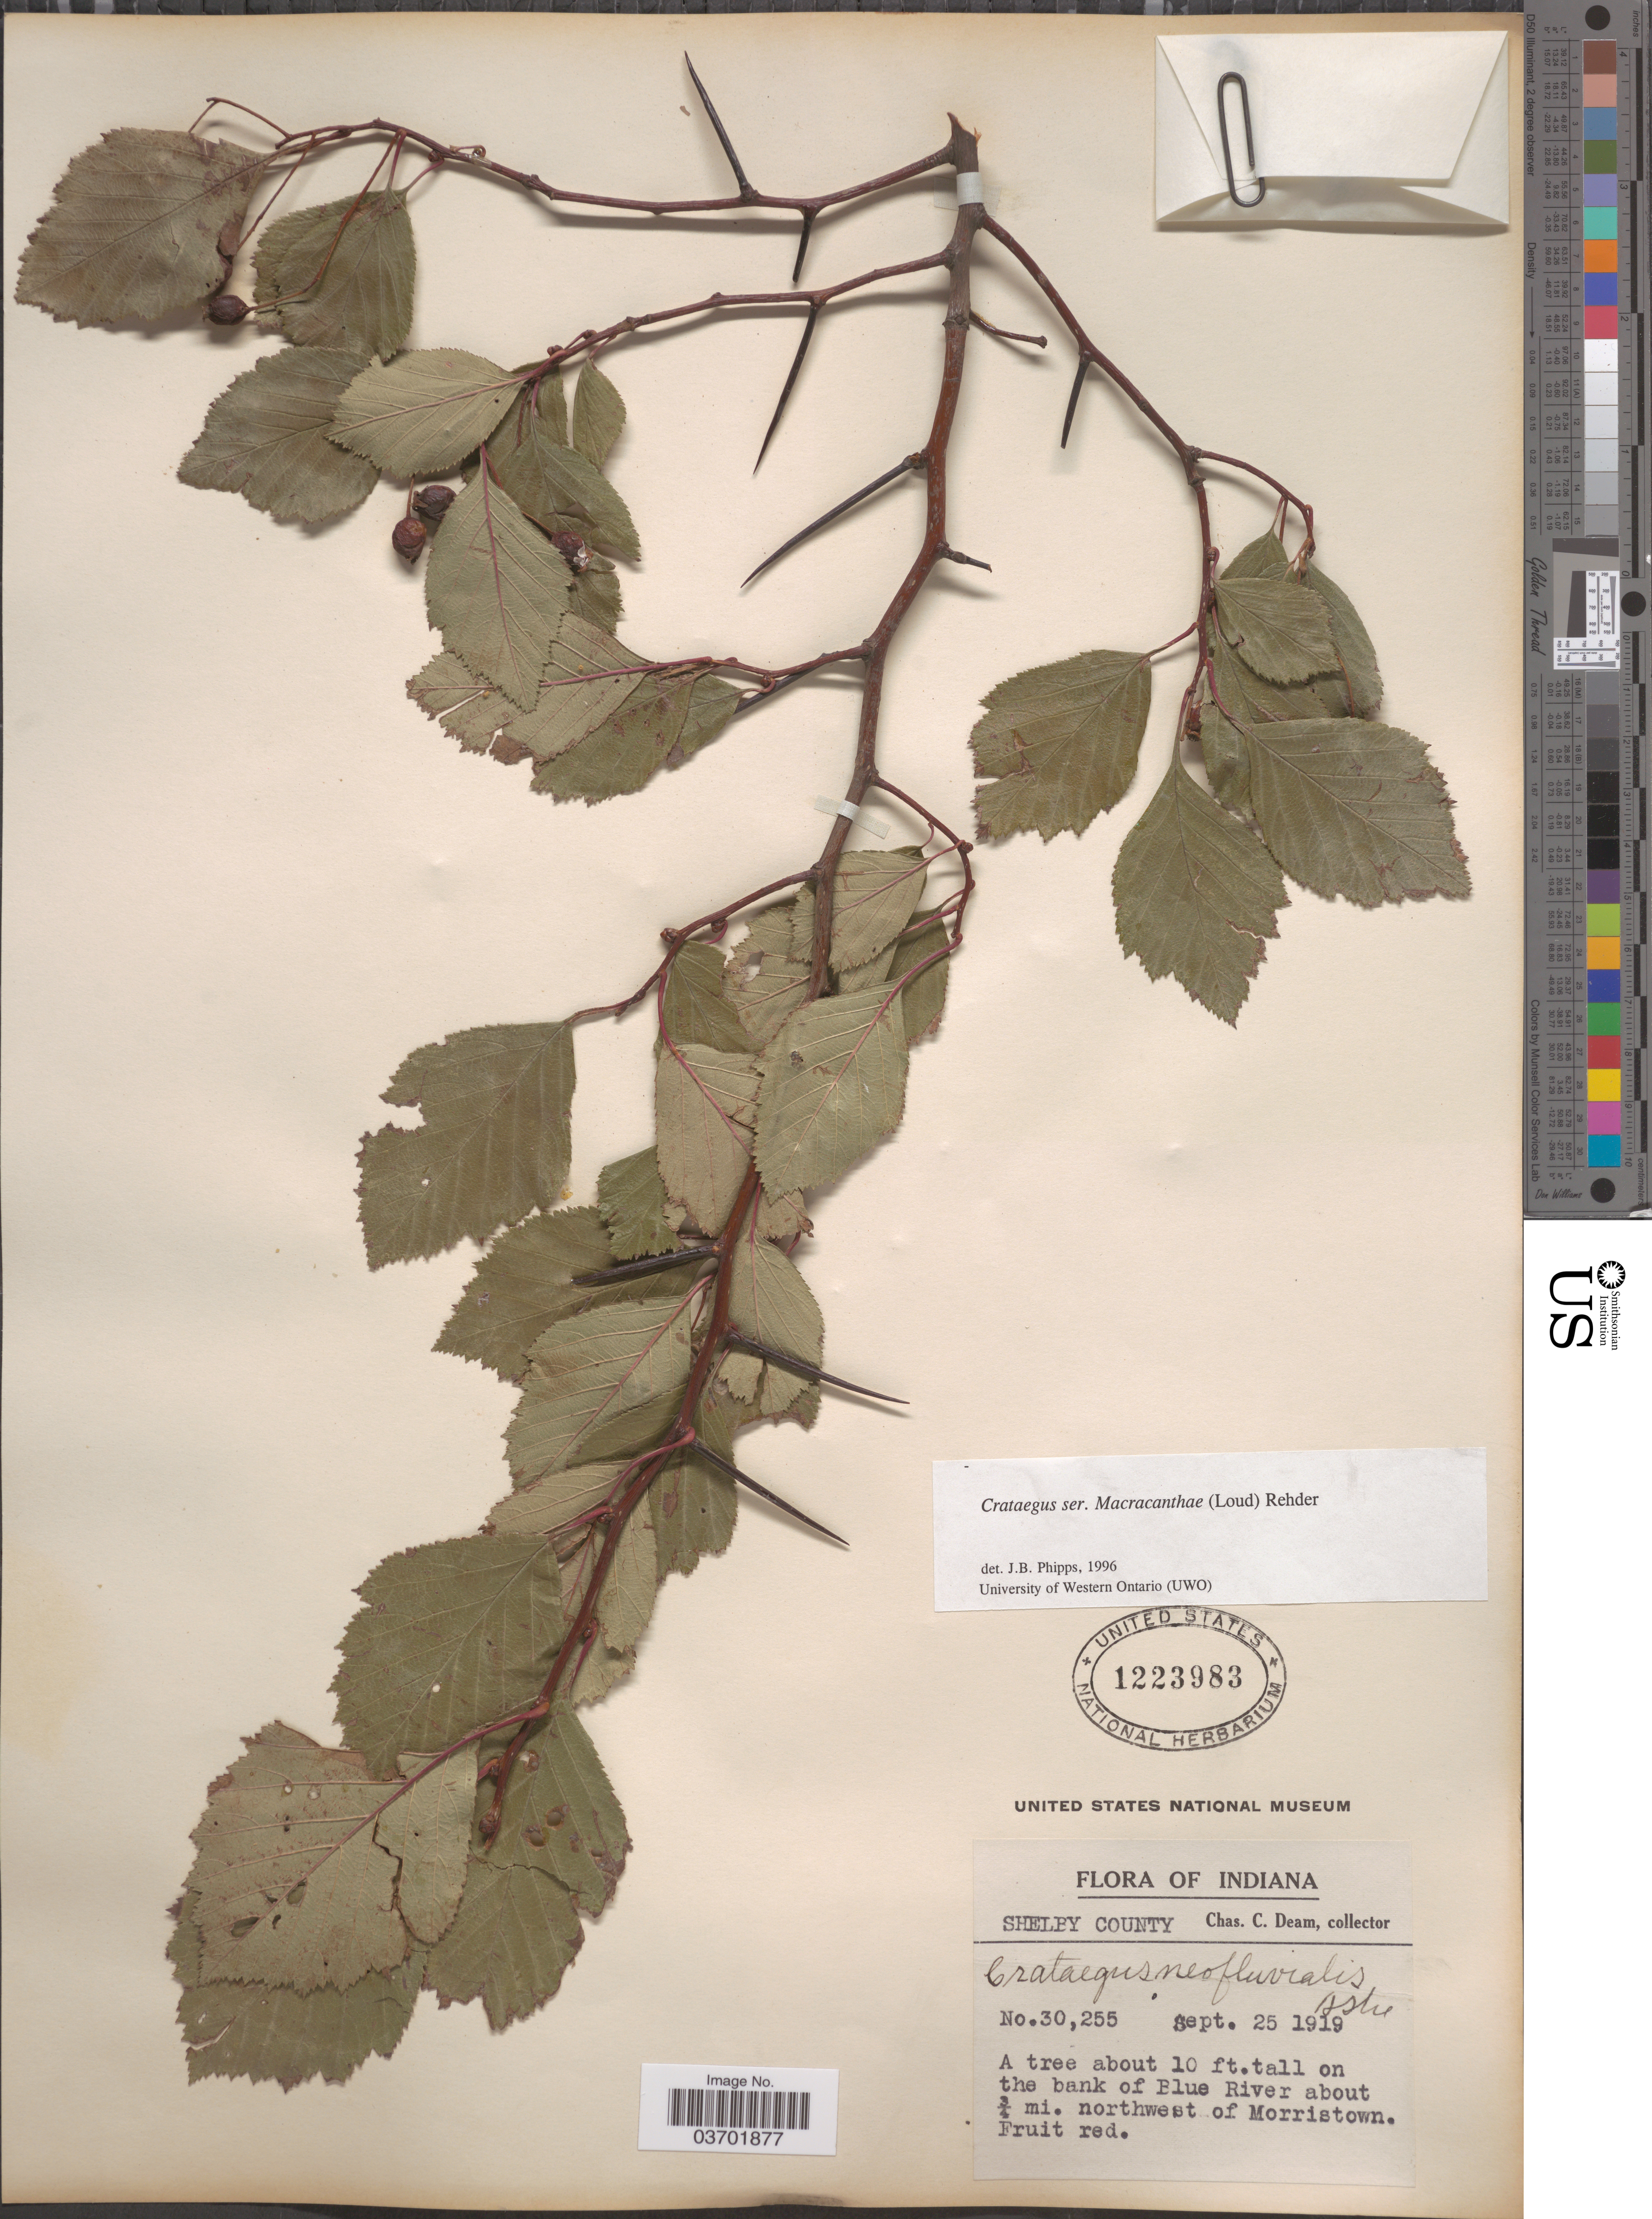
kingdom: Plantae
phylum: Tracheophyta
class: Magnoliopsida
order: Rosales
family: Rosaceae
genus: Crataegus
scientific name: Crataegus succulenta var. neofluvialis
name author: Schrad. ex Link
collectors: C. C. Deam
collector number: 30255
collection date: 1919-09-25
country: United States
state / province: Indiana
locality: Shelby County. On the bank of Blue River about ¾ mi. northwest of Morristown.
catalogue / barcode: US 1223983